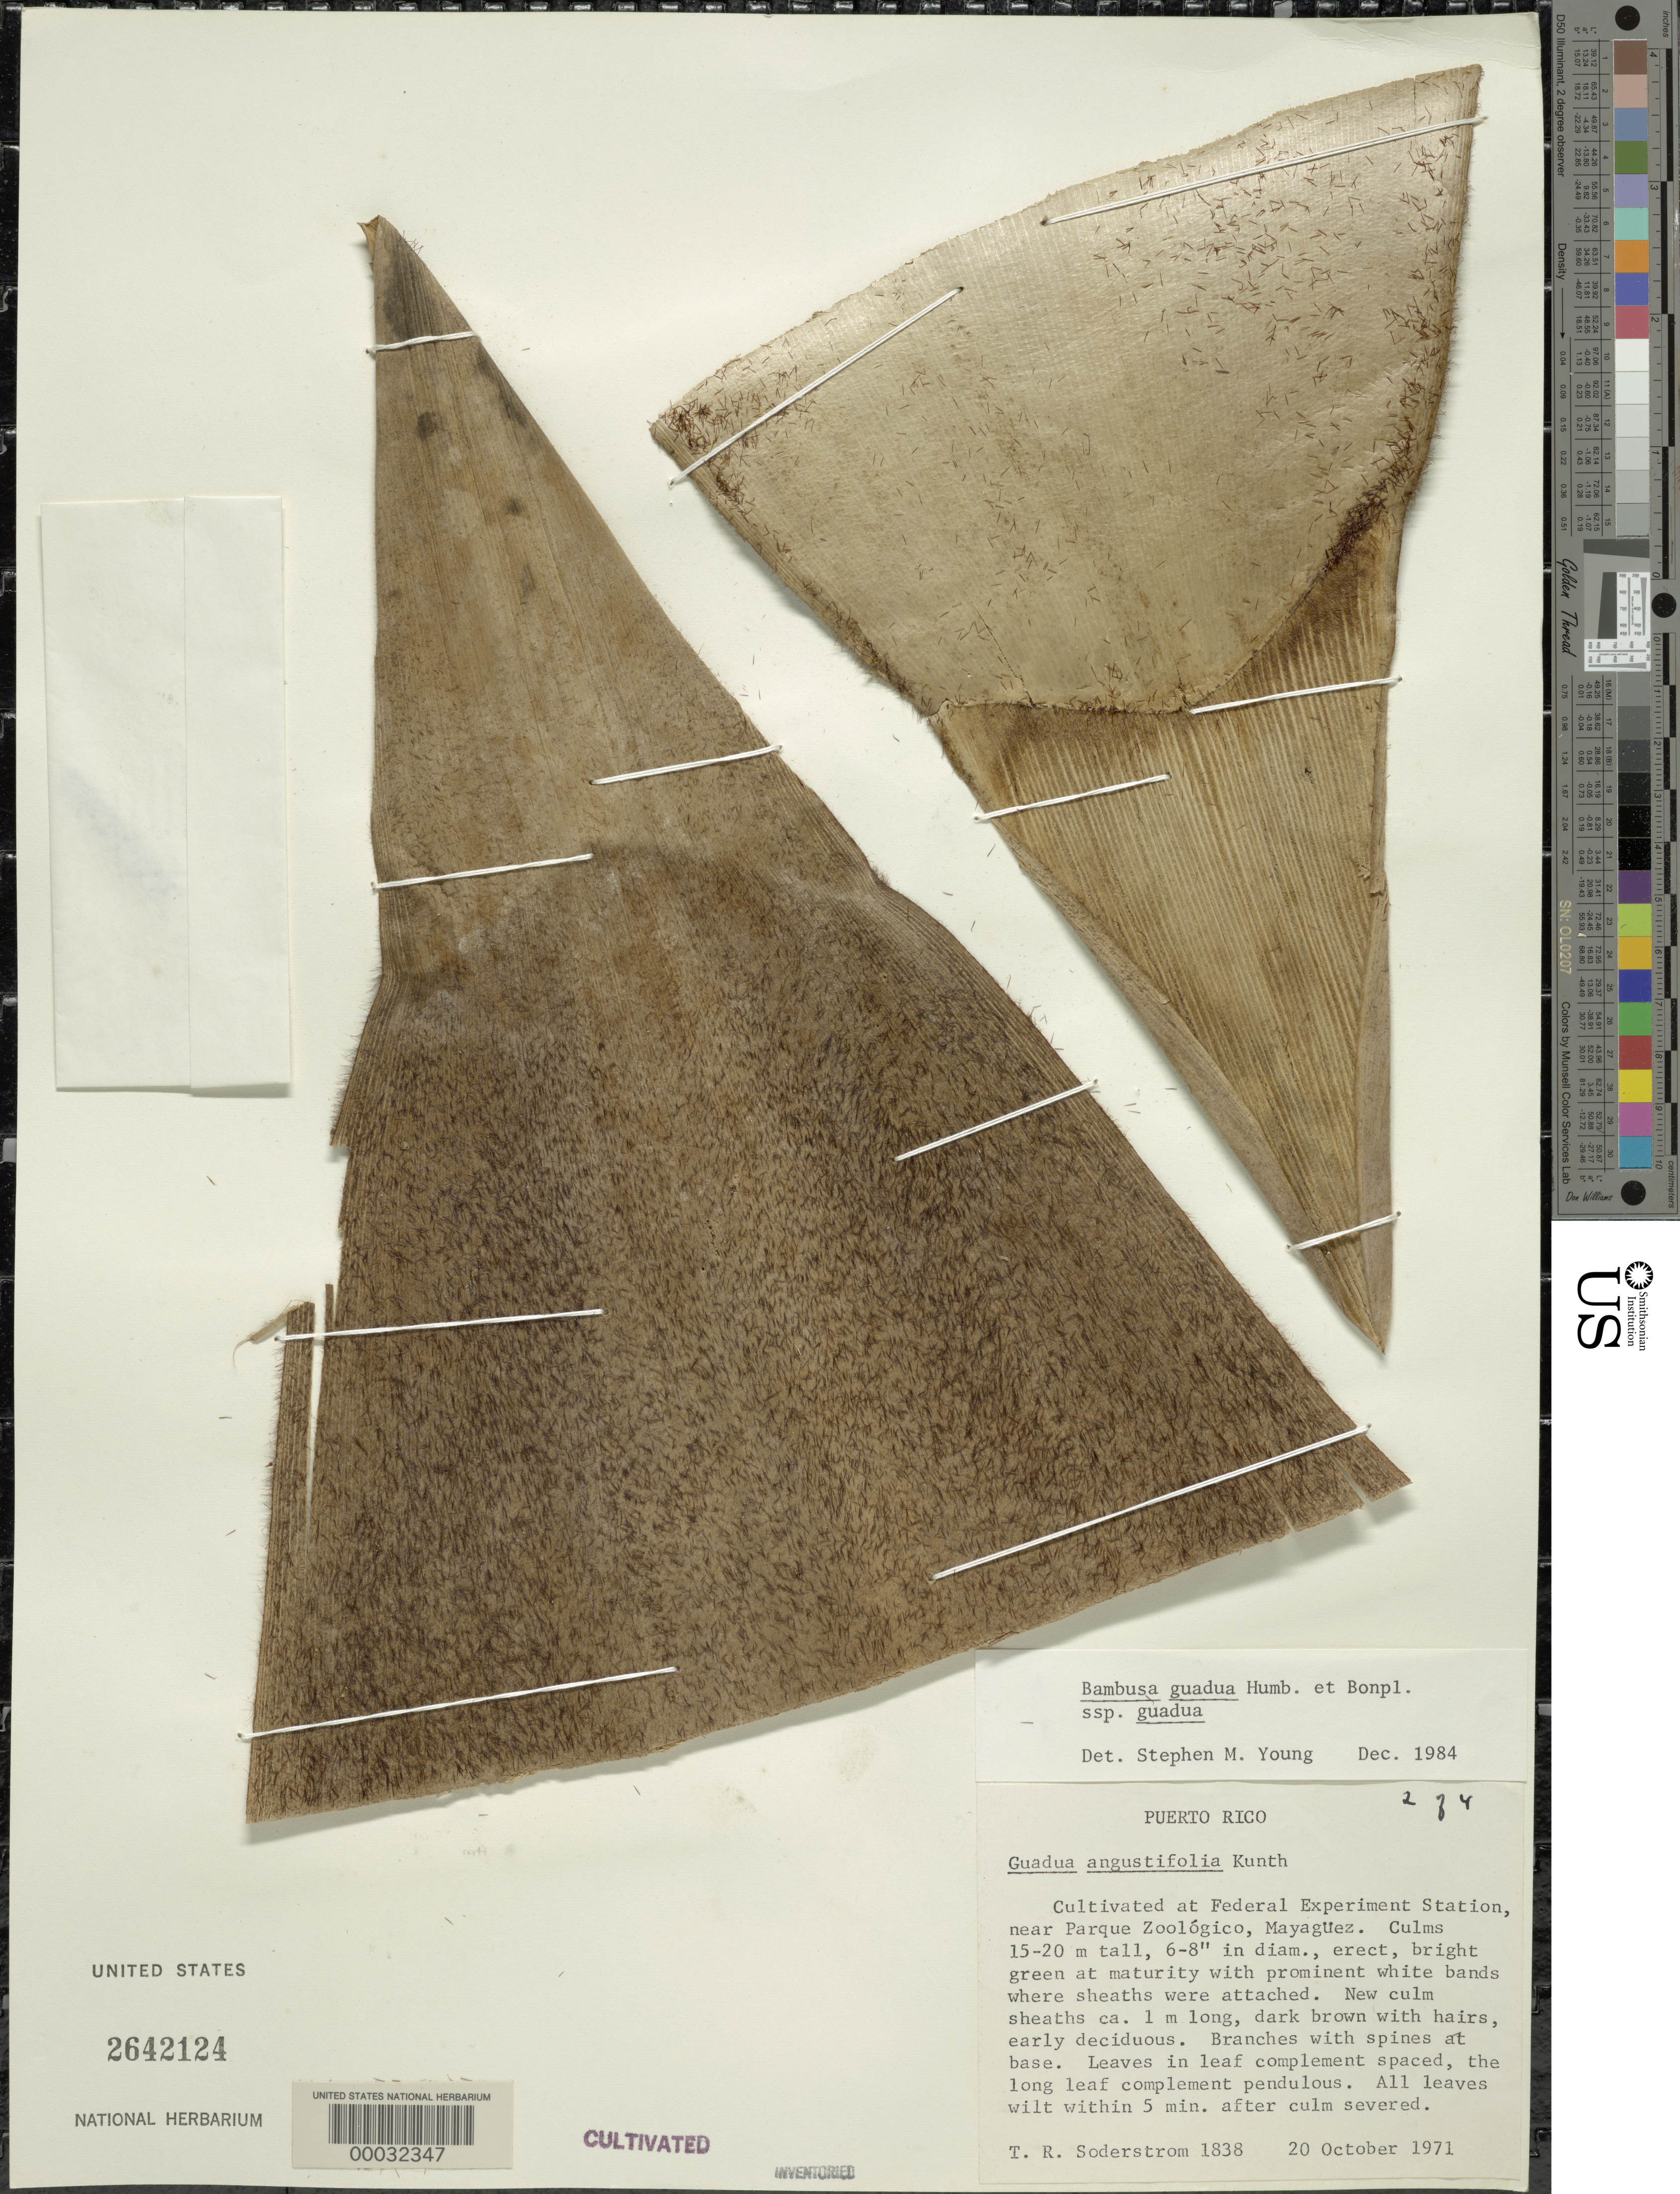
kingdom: Plantae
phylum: Tracheophyta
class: Liliopsida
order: Poales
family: Poaceae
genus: Bambusa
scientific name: Bambusa guadua subsp. guadua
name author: Bonpl.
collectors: T. R. Soderstrom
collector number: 1838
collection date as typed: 20 Oct 1971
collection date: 1971-10-20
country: Puerto Rico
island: Greater Antilles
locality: Federal Experiment Station, Mayaguez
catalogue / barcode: US 2642124